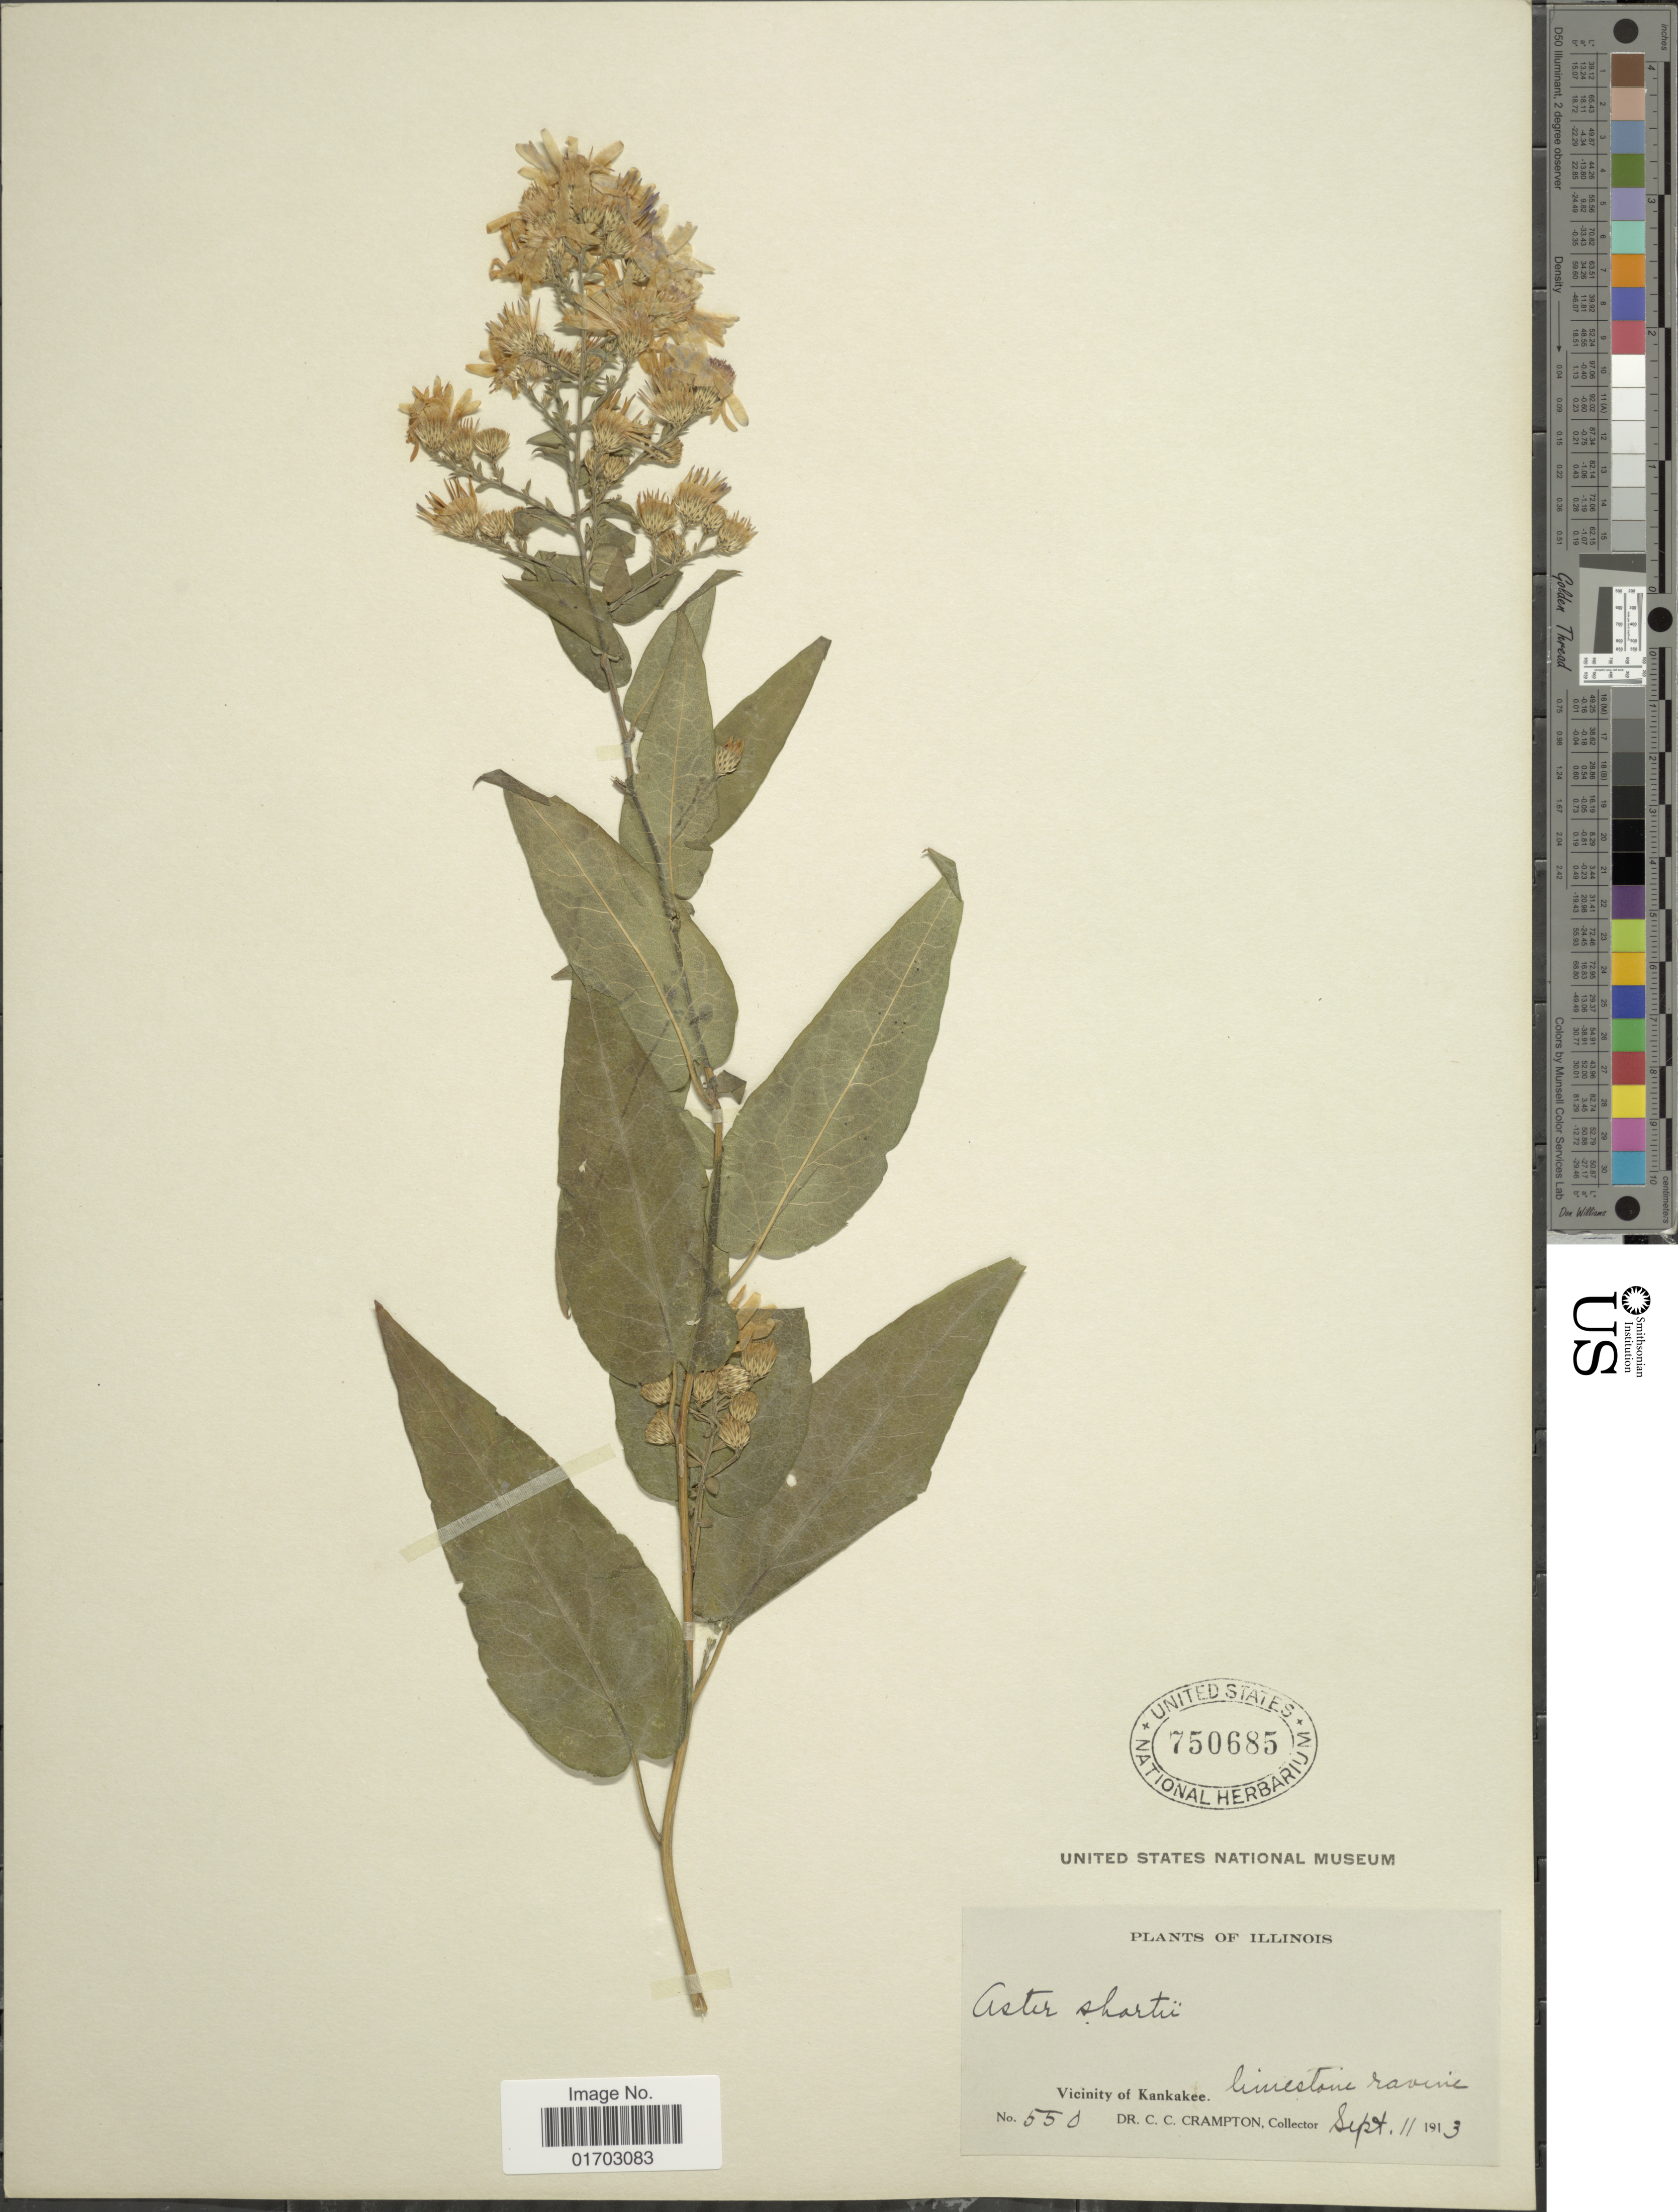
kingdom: Plantae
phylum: Tracheophyta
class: Magnoliopsida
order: Asterales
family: Asteraceae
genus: Symphyotrichum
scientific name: Symphyotrichum shortii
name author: (Lindl.) G.L. Nesom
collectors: C. Crampton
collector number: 550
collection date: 1913-09-11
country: United States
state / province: Illinois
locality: Vicinity of Kankakee.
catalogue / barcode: US 750685